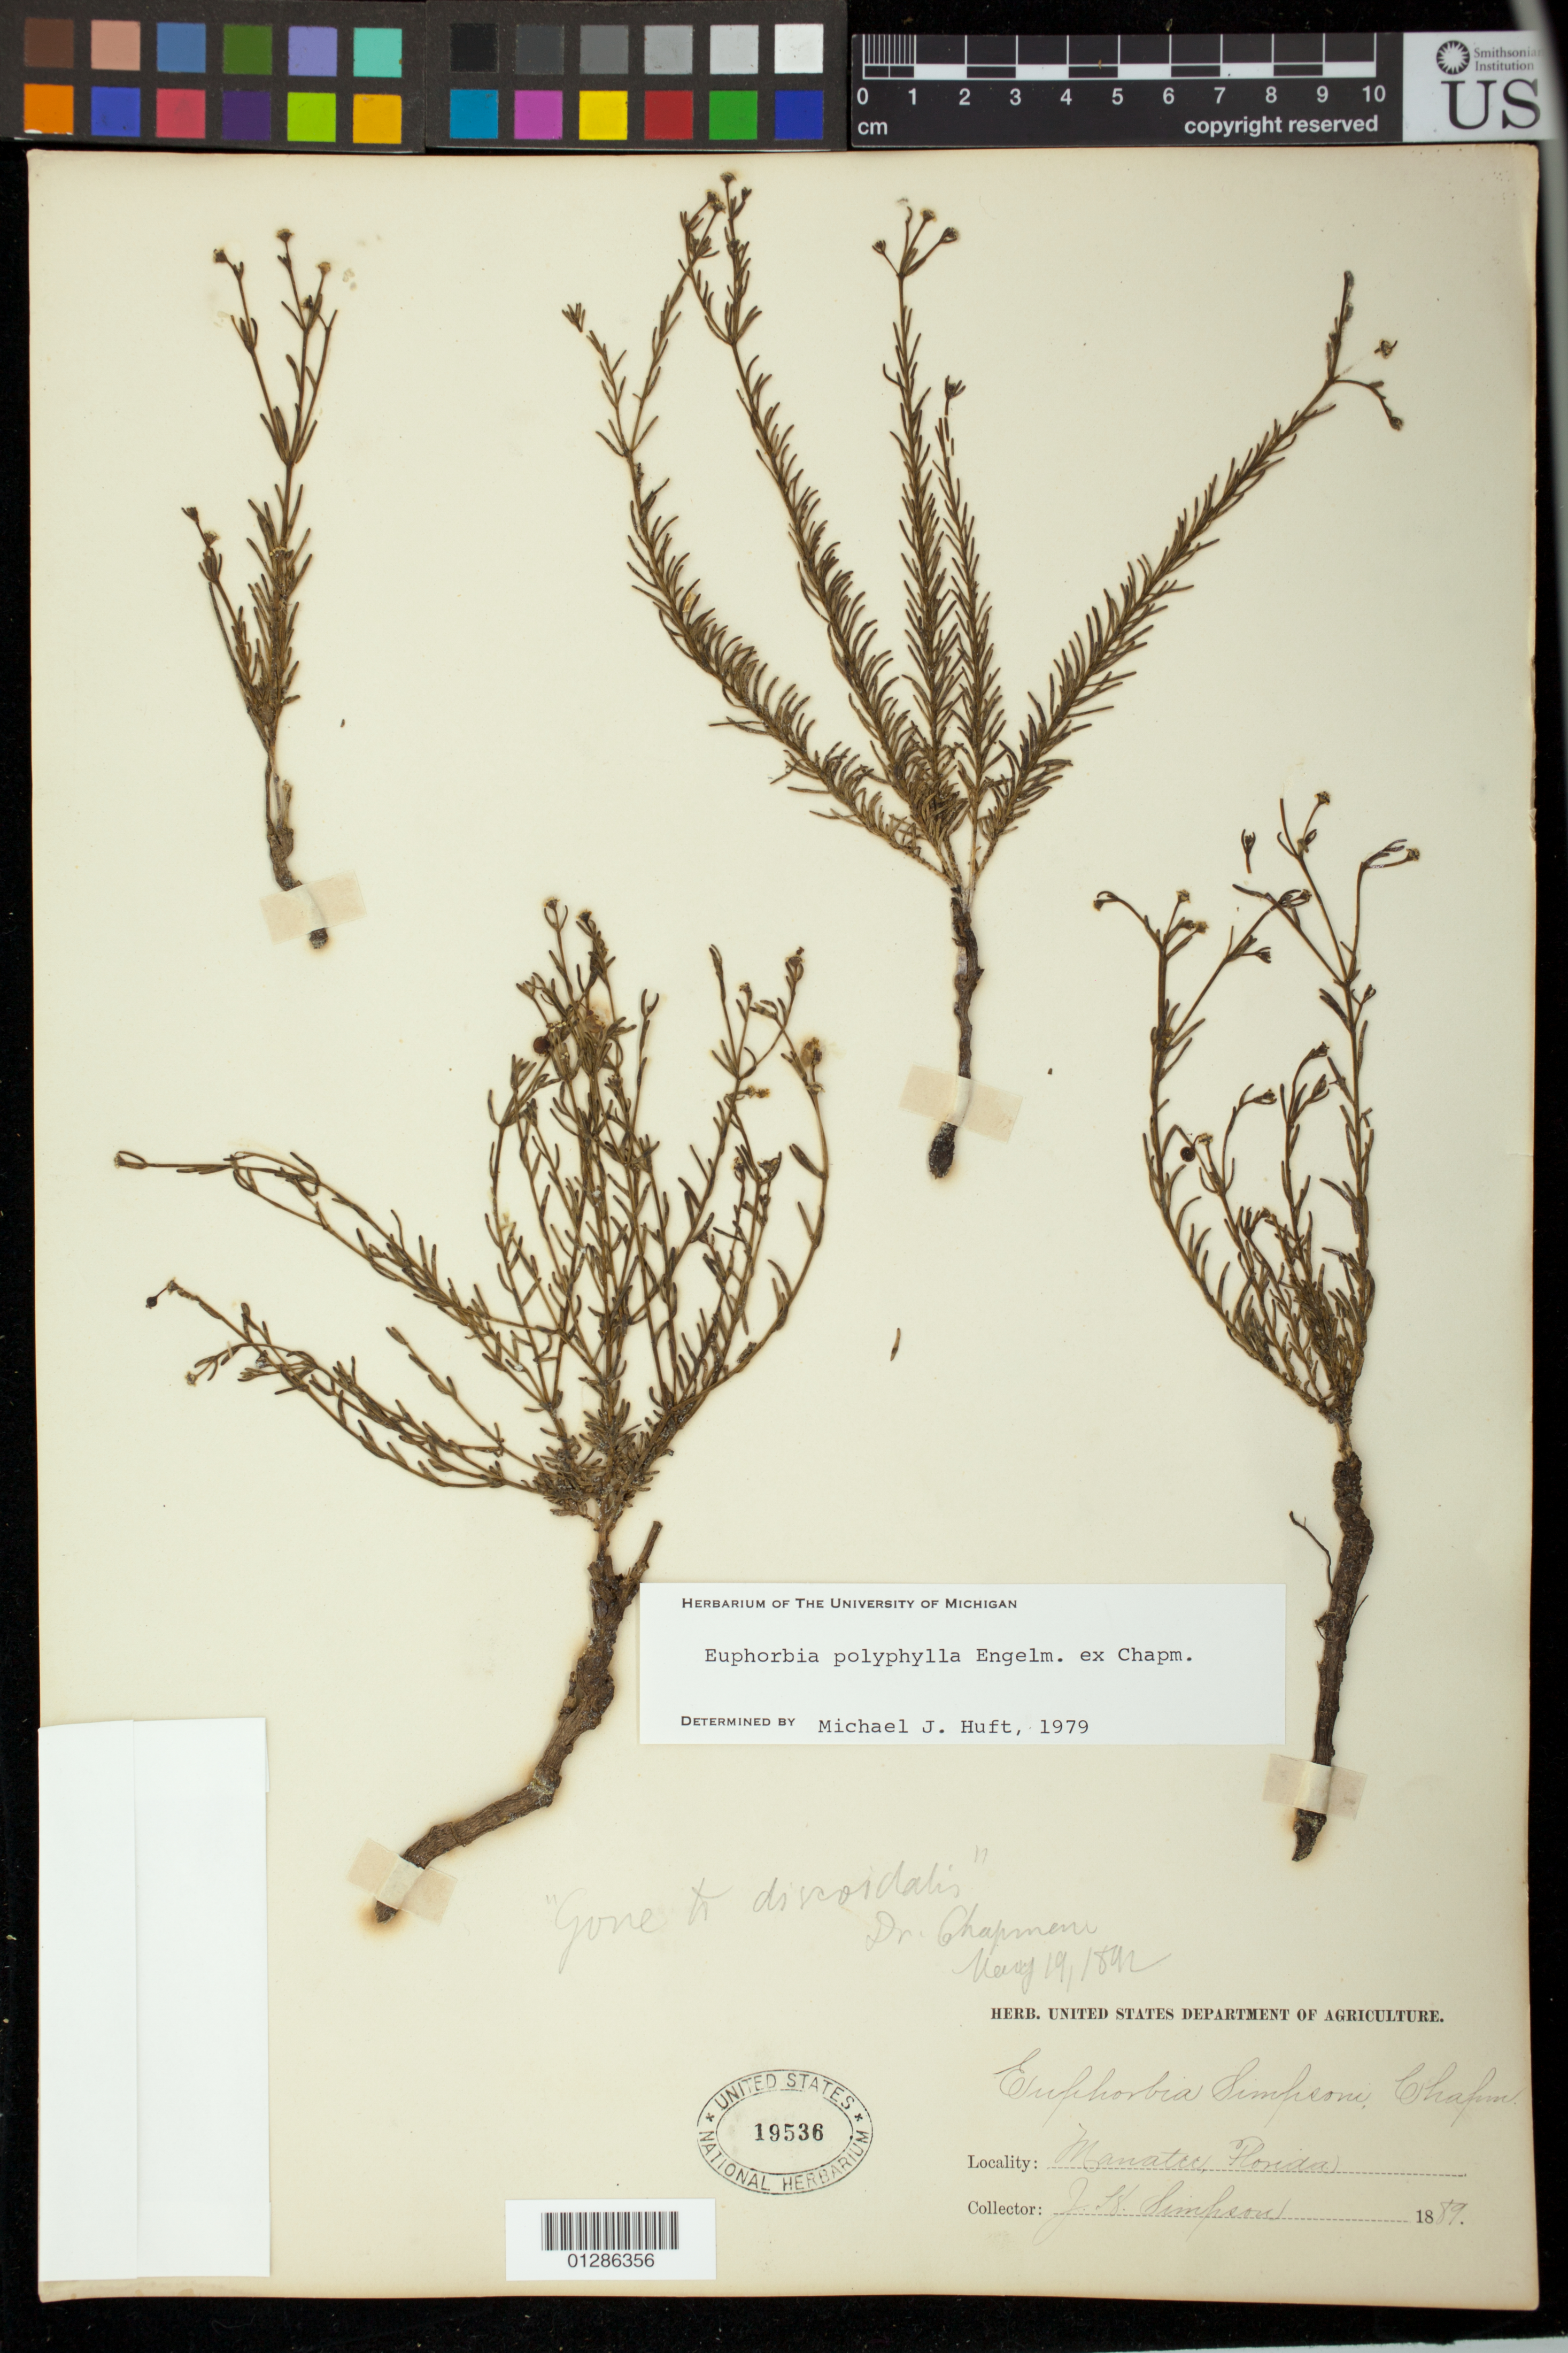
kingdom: Plantae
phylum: Tracheophyta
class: Magnoliopsida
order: Malpighiales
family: Euphorbiaceae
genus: Euphorbia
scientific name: Euphorbia polyphylla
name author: Engelm. ex Holz.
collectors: J. H. Simpson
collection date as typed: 1889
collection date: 1889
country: United States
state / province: Florida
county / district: Manatee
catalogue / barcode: US 19536